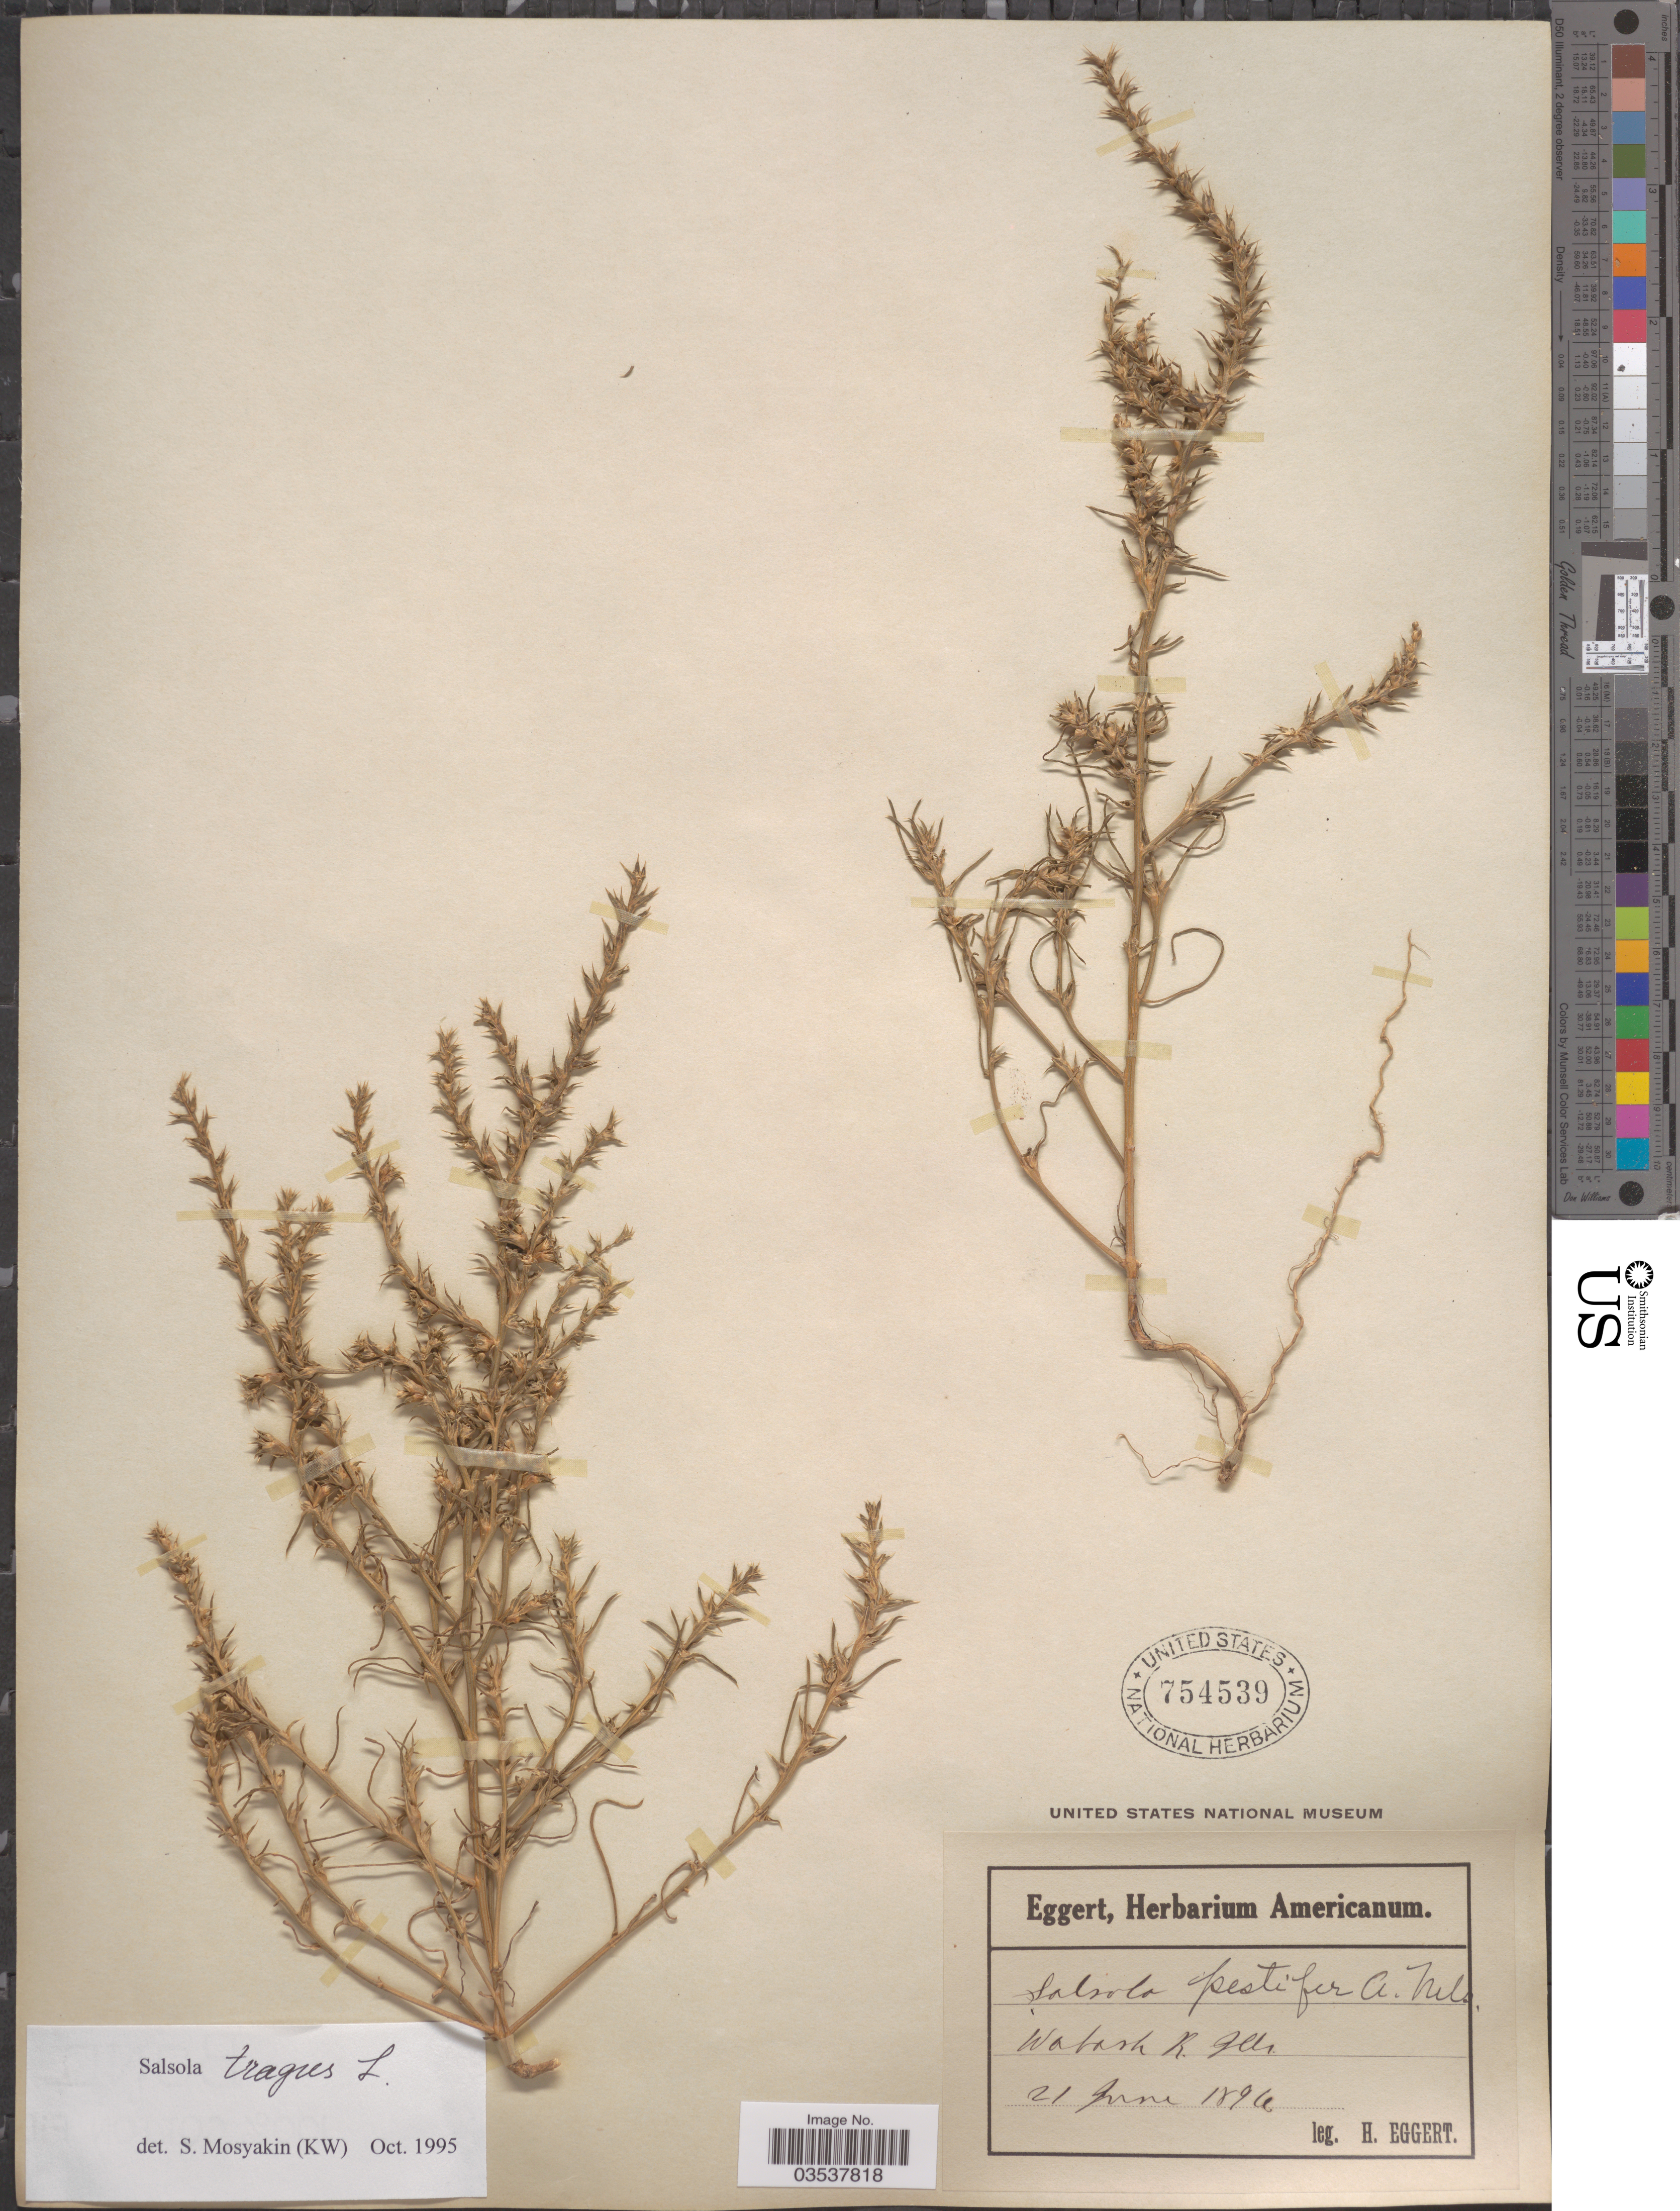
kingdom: Plantae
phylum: Tracheophyta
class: Magnoliopsida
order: Caryophyllales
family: Amaranthaceae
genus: Salsola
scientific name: Salsola pestifer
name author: A. Nelson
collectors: H. Eggert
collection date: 1896-06-21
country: United States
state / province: Illinois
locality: Wabash R., Ills.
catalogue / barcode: US 754539